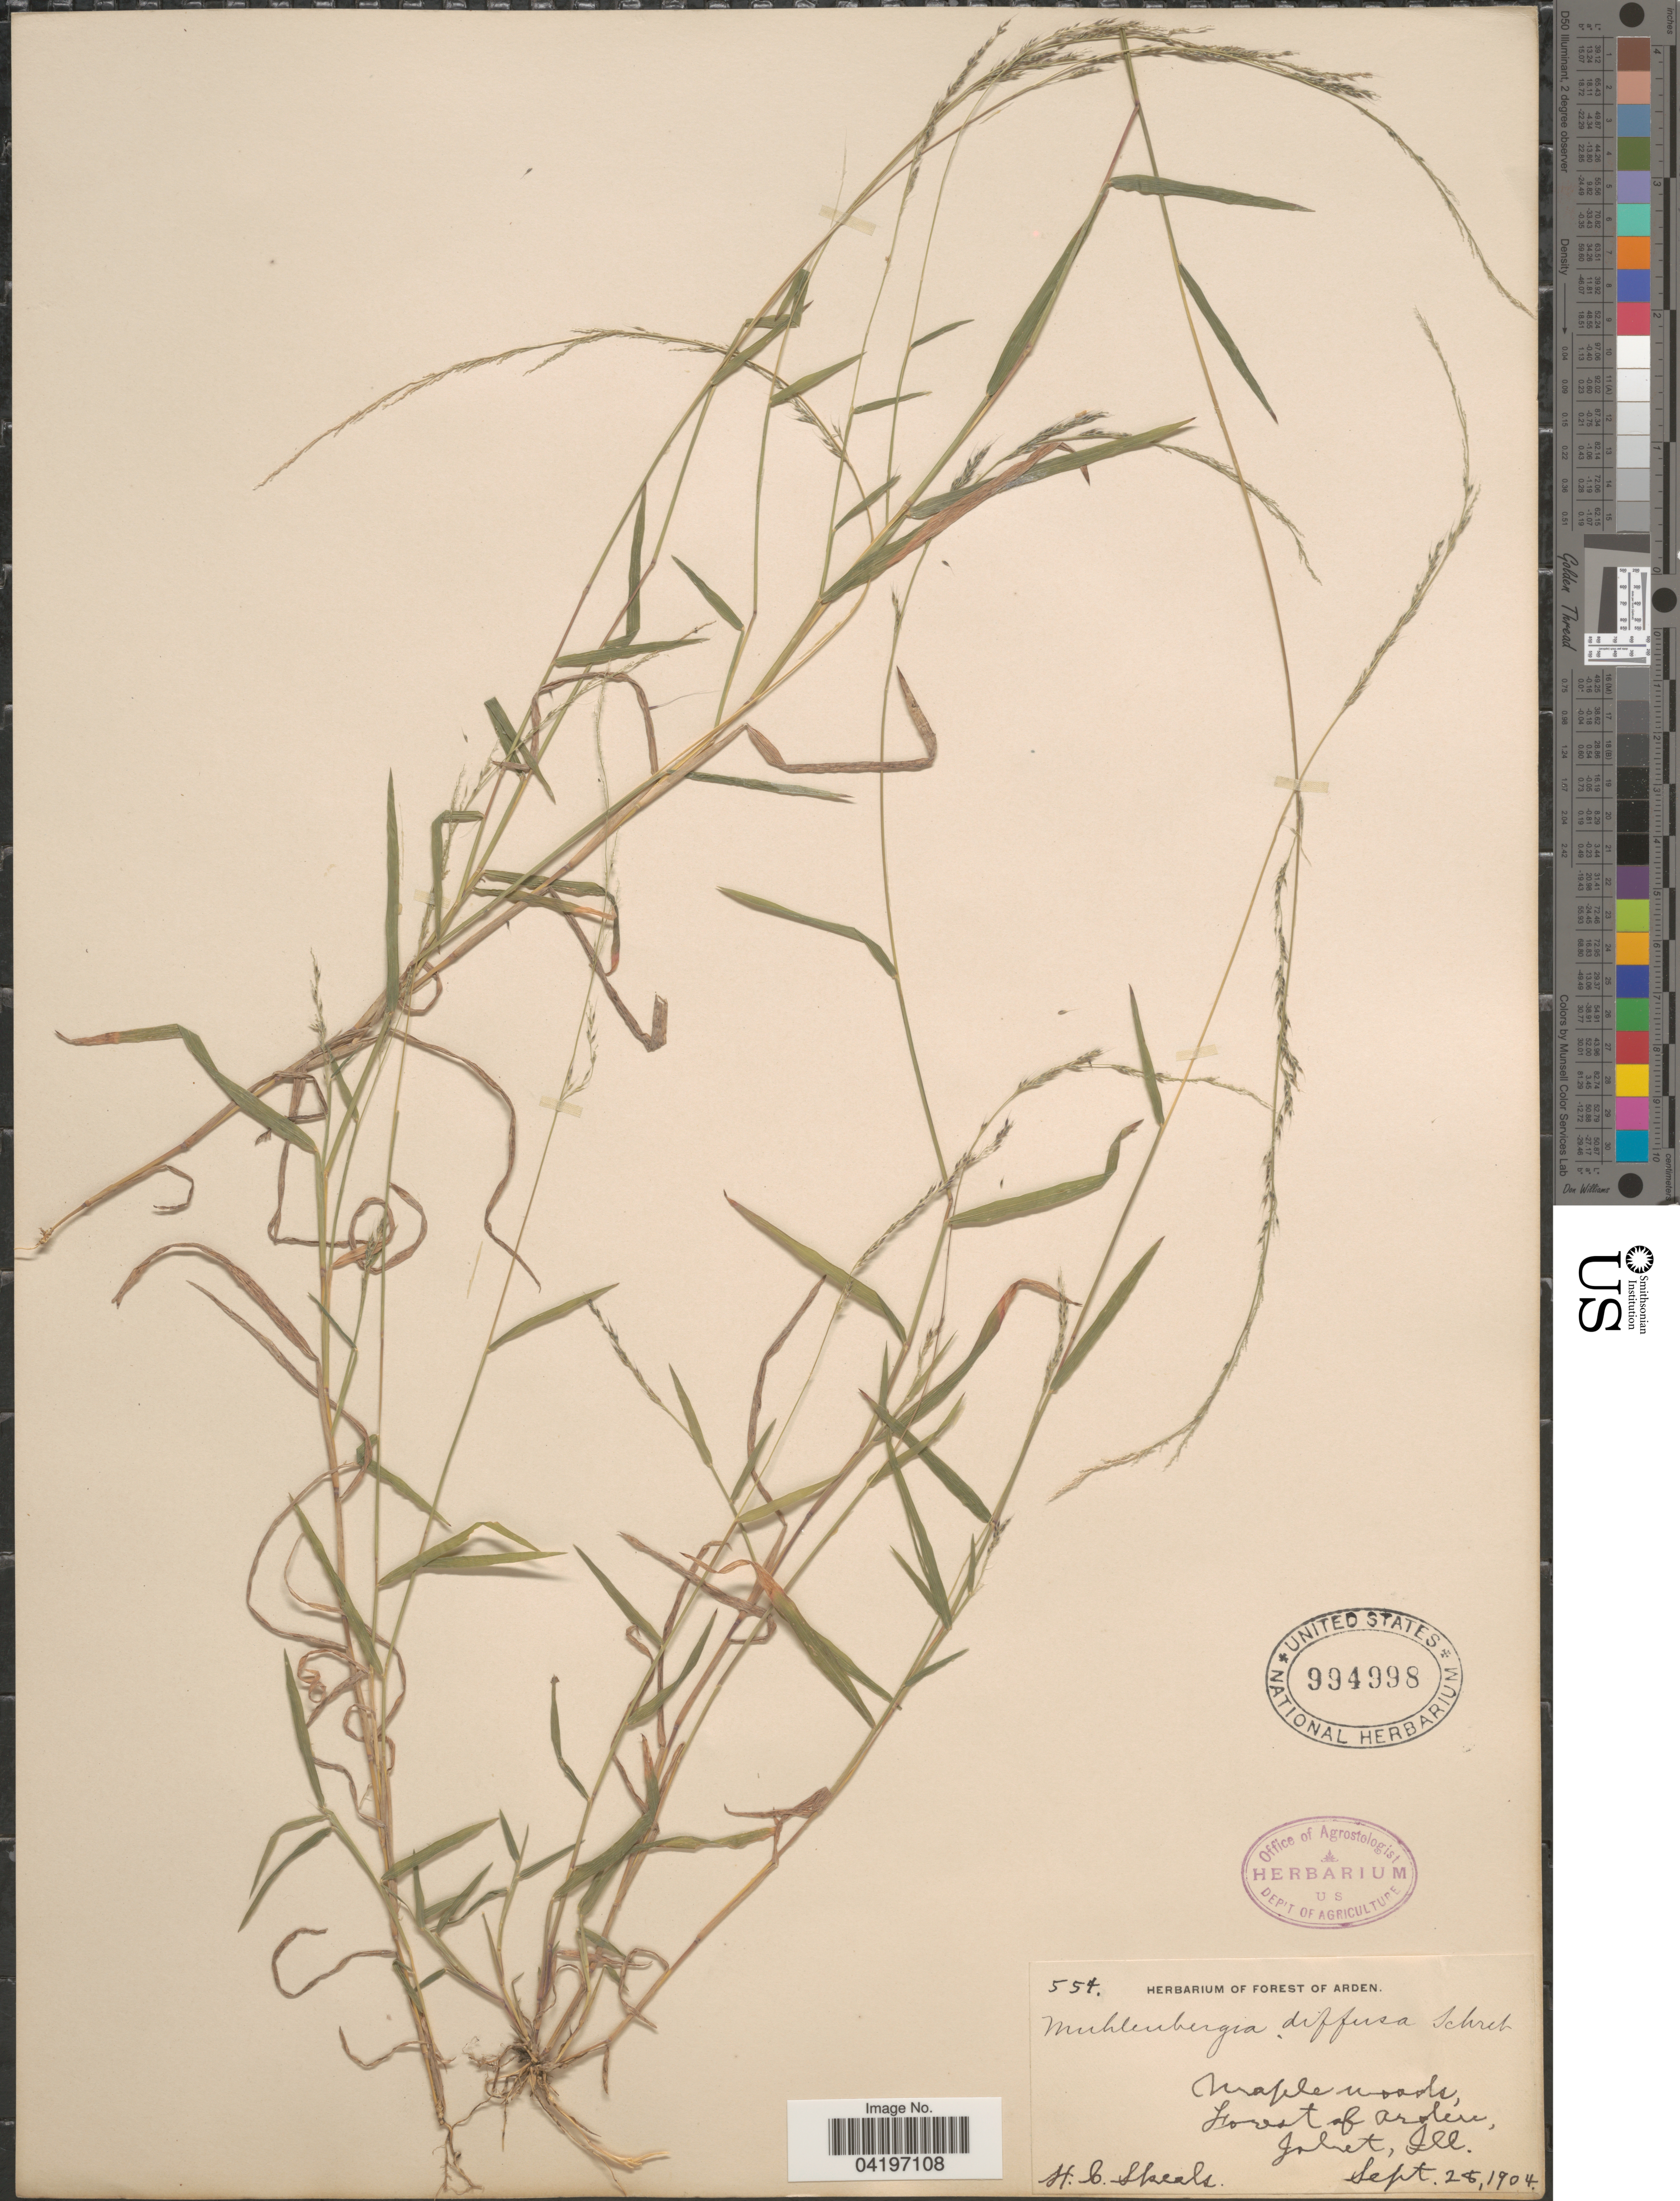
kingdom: Plantae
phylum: Tracheophyta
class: Liliopsida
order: Poales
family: Poaceae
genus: Muhlenbergia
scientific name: Muhlenbergia schreberi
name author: J.F. Gmel.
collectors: H. Skeels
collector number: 554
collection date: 1904-09-28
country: United States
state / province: Illinois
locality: Maple woods, Forest of Arden, Joliet.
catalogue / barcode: US 994998